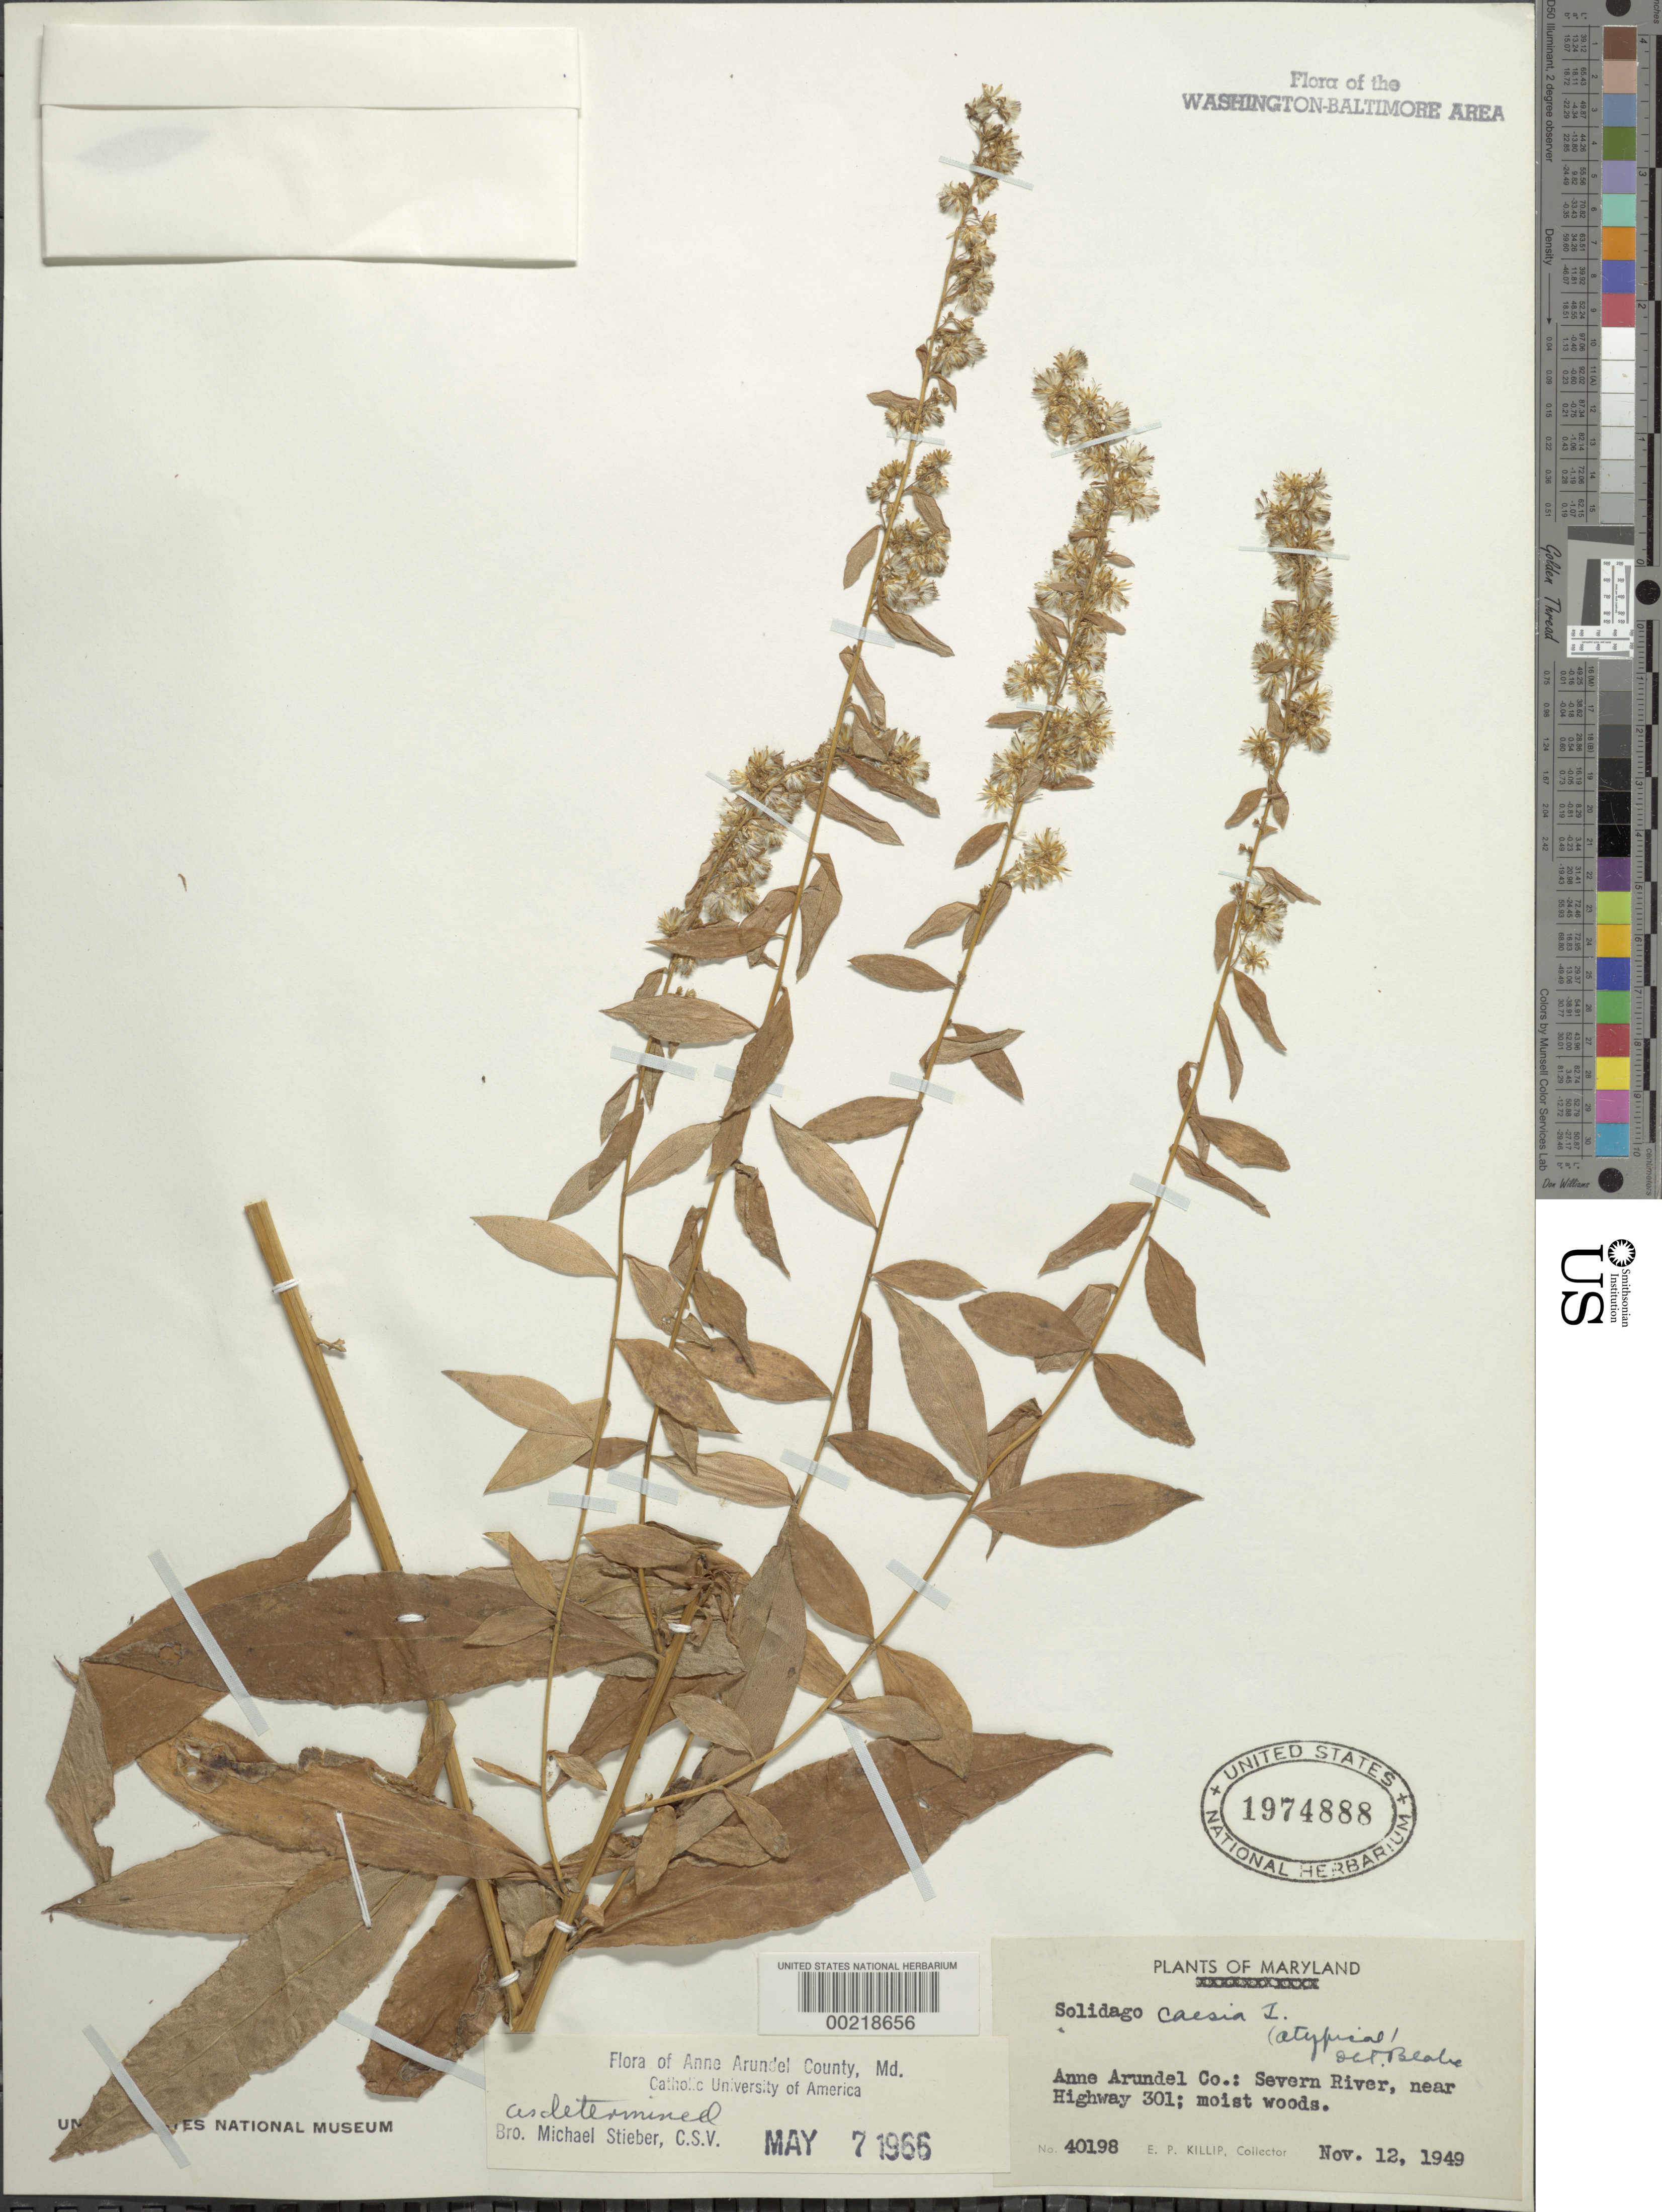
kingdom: Plantae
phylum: Tracheophyta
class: Magnoliopsida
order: Asterales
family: Asteraceae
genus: Solidago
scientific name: Solidago caesia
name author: L.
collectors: E. P. Killip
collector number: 40198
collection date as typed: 12 Nov 1949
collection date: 1949-11-12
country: United States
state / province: Maryland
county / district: Anne Arundel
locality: Severn River near Highway 301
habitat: Moist woods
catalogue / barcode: US 1974888